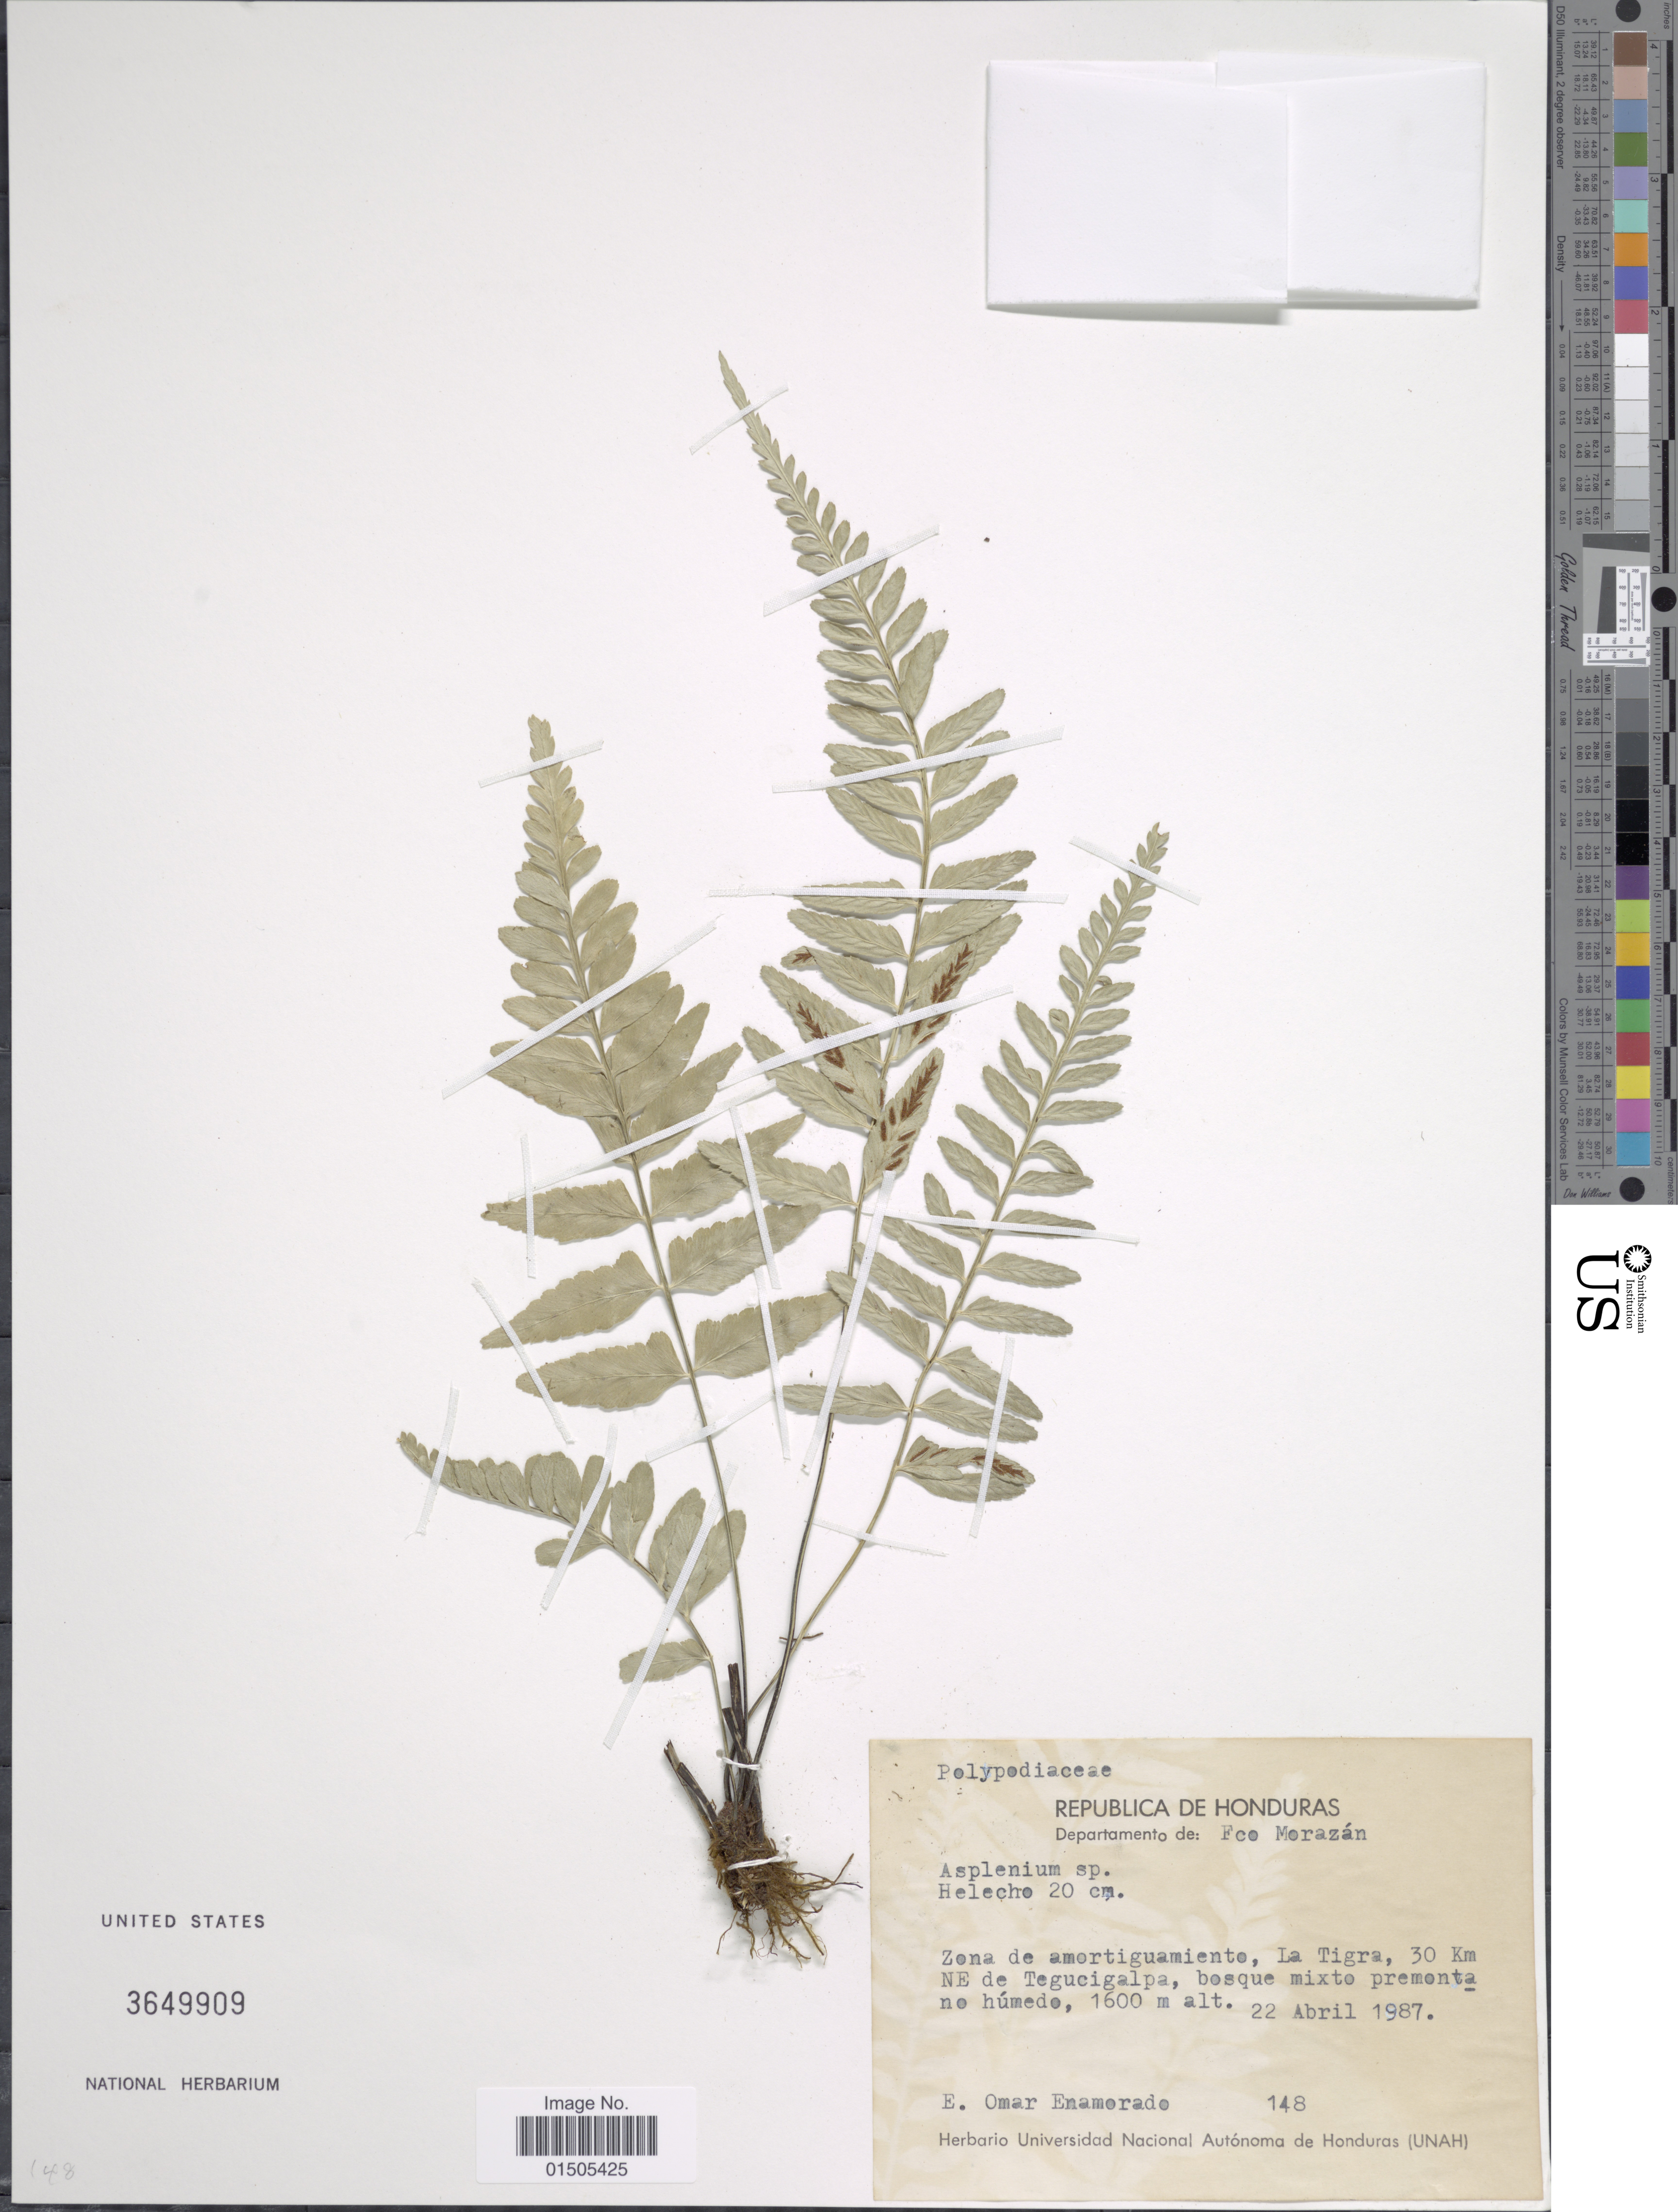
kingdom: Plantae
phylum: Tracheophyta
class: Polypodiopsida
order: Polypodiales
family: Aspleniaceae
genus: Asplenium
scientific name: Asplenium auritum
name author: Sw.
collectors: E. Enamorado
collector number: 148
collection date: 1987-04-22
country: Honduras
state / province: Fco. Morazán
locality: Zona de amortiguamiento, La Tigra, 30 Km NE de Tegucigalpa, bosque mixto premontano húmedo.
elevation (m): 1600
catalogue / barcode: US 3649909